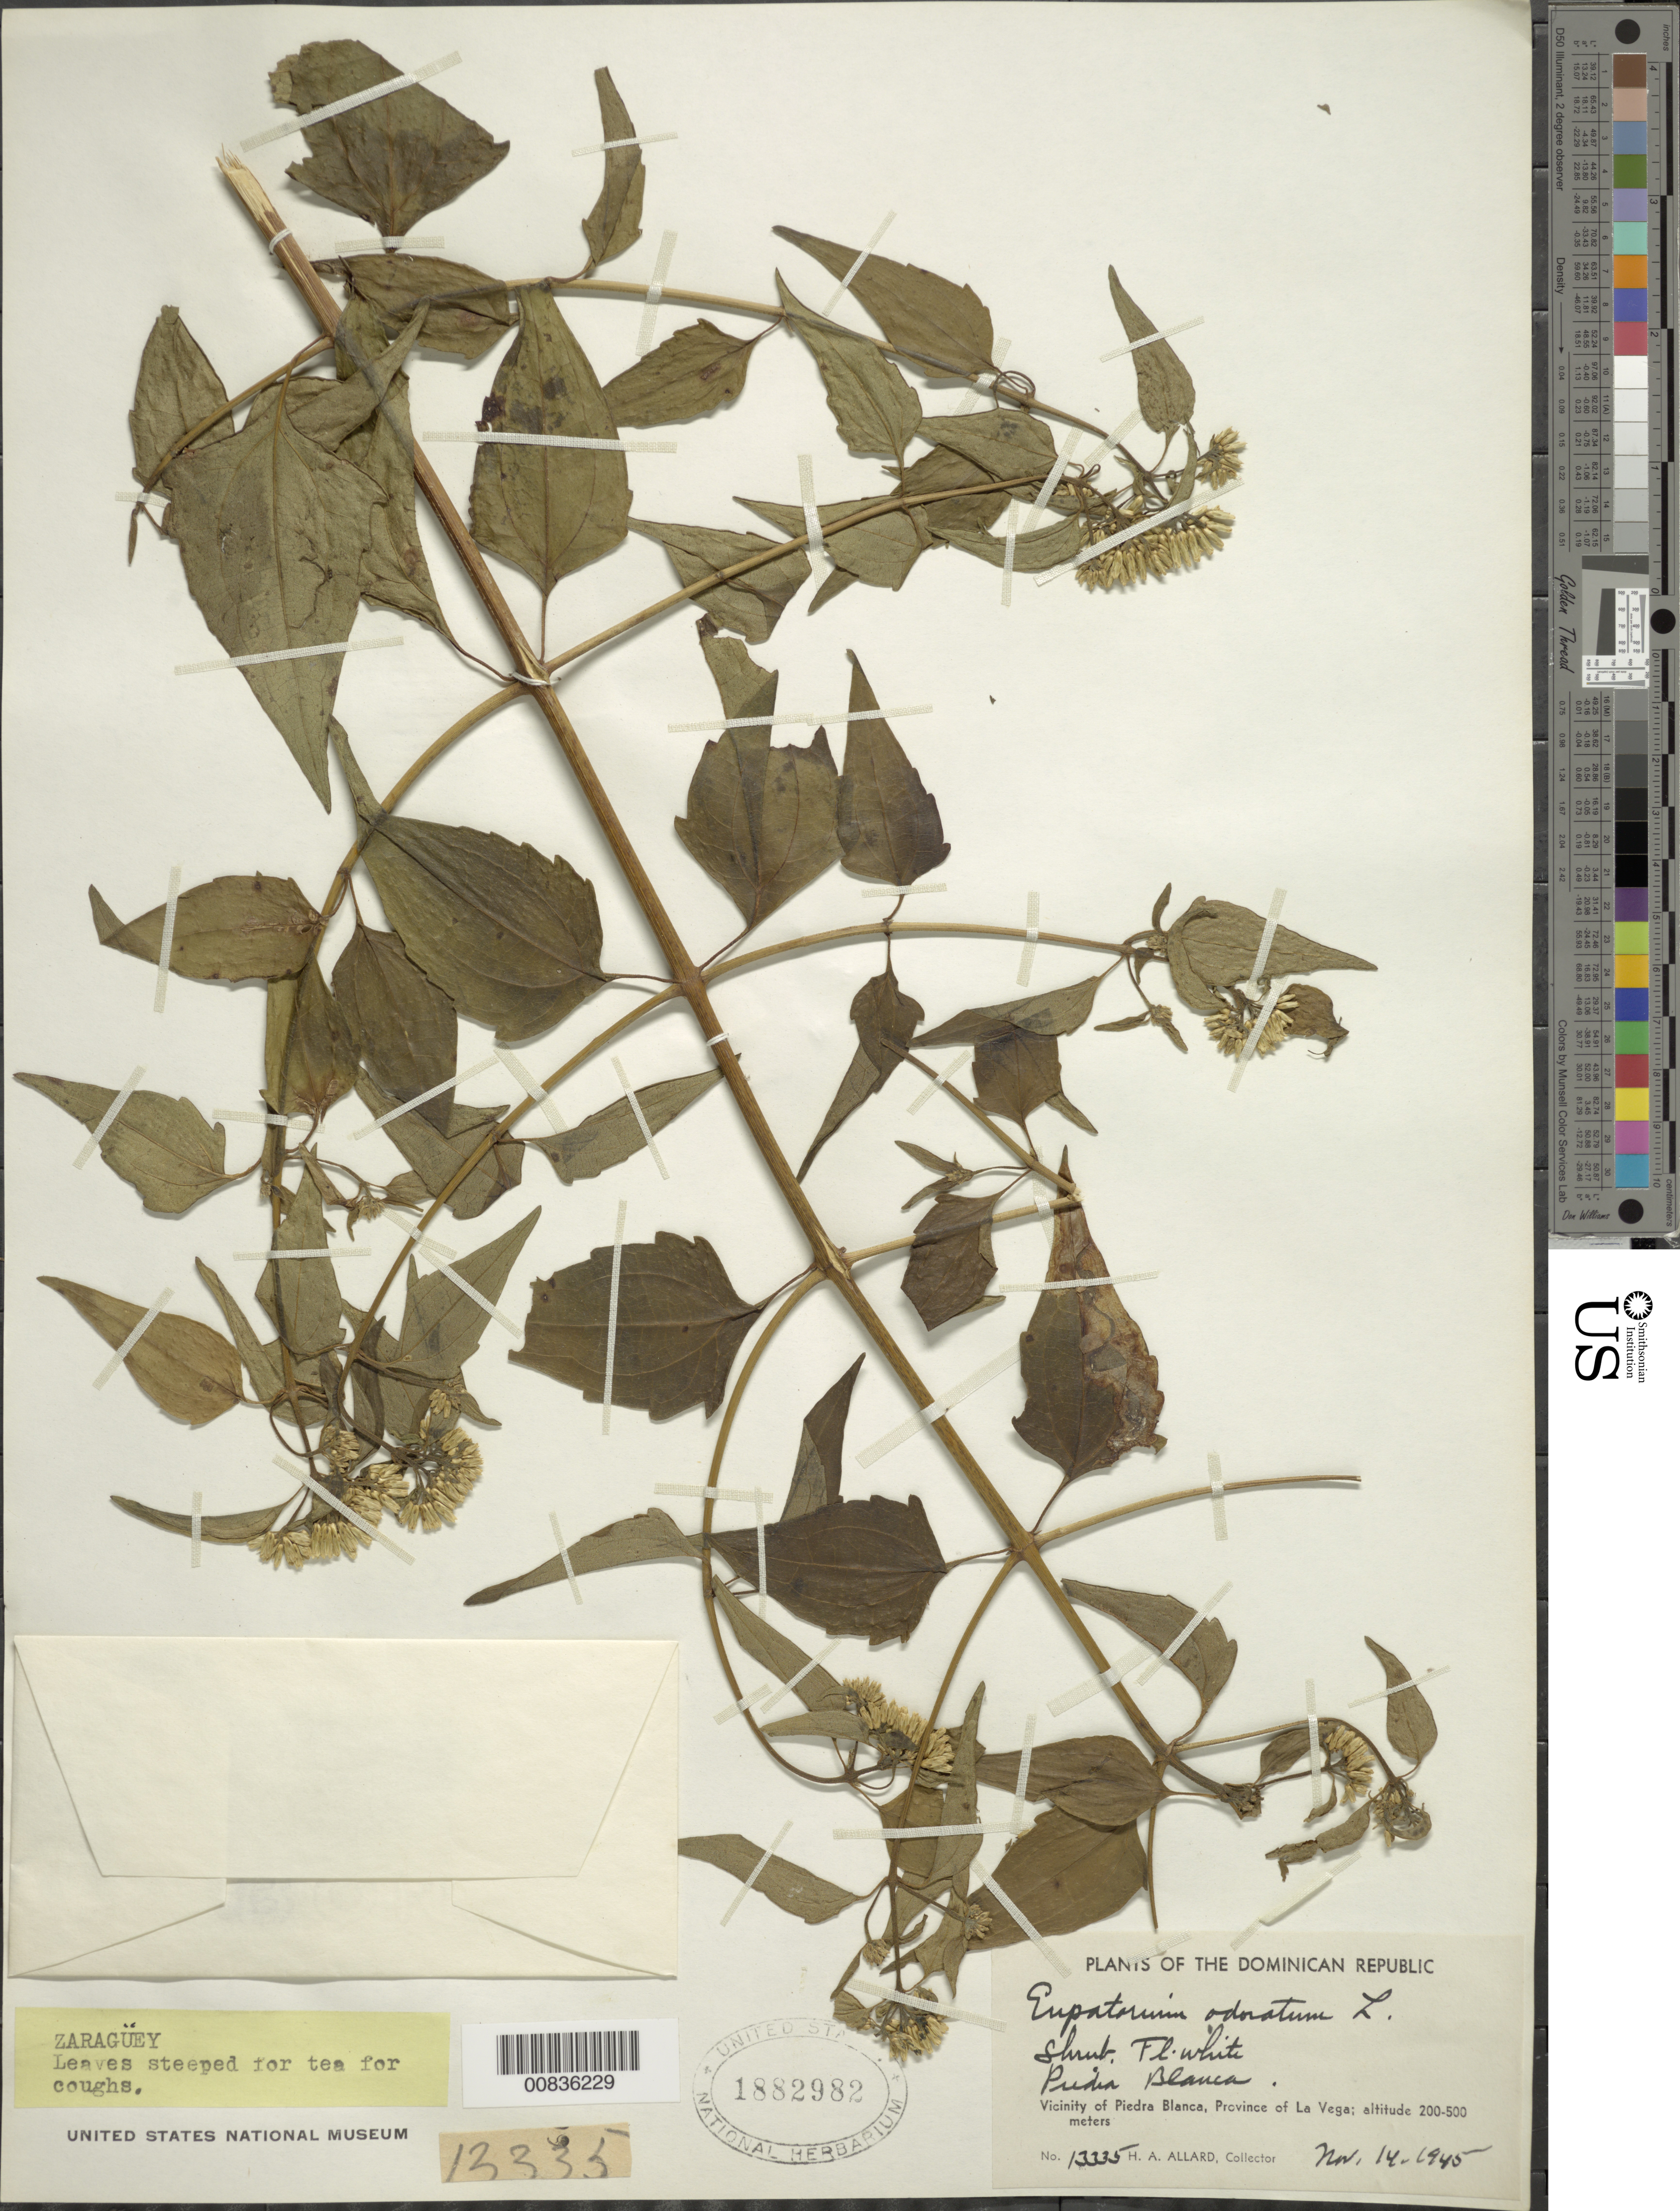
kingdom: Plantae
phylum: Tracheophyta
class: Magnoliopsida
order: Asterales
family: Asteraceae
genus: Chromolaena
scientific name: Chromolaena odorata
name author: (L.) R.M. King & H. Rob.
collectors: H. A. Allard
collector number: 13335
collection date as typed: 14 Nov 1945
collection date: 1945-11-14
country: Dominican Republic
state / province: La Vega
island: Hispaniola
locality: Vicinity of Piedra Blanca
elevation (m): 200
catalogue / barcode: US 1882982